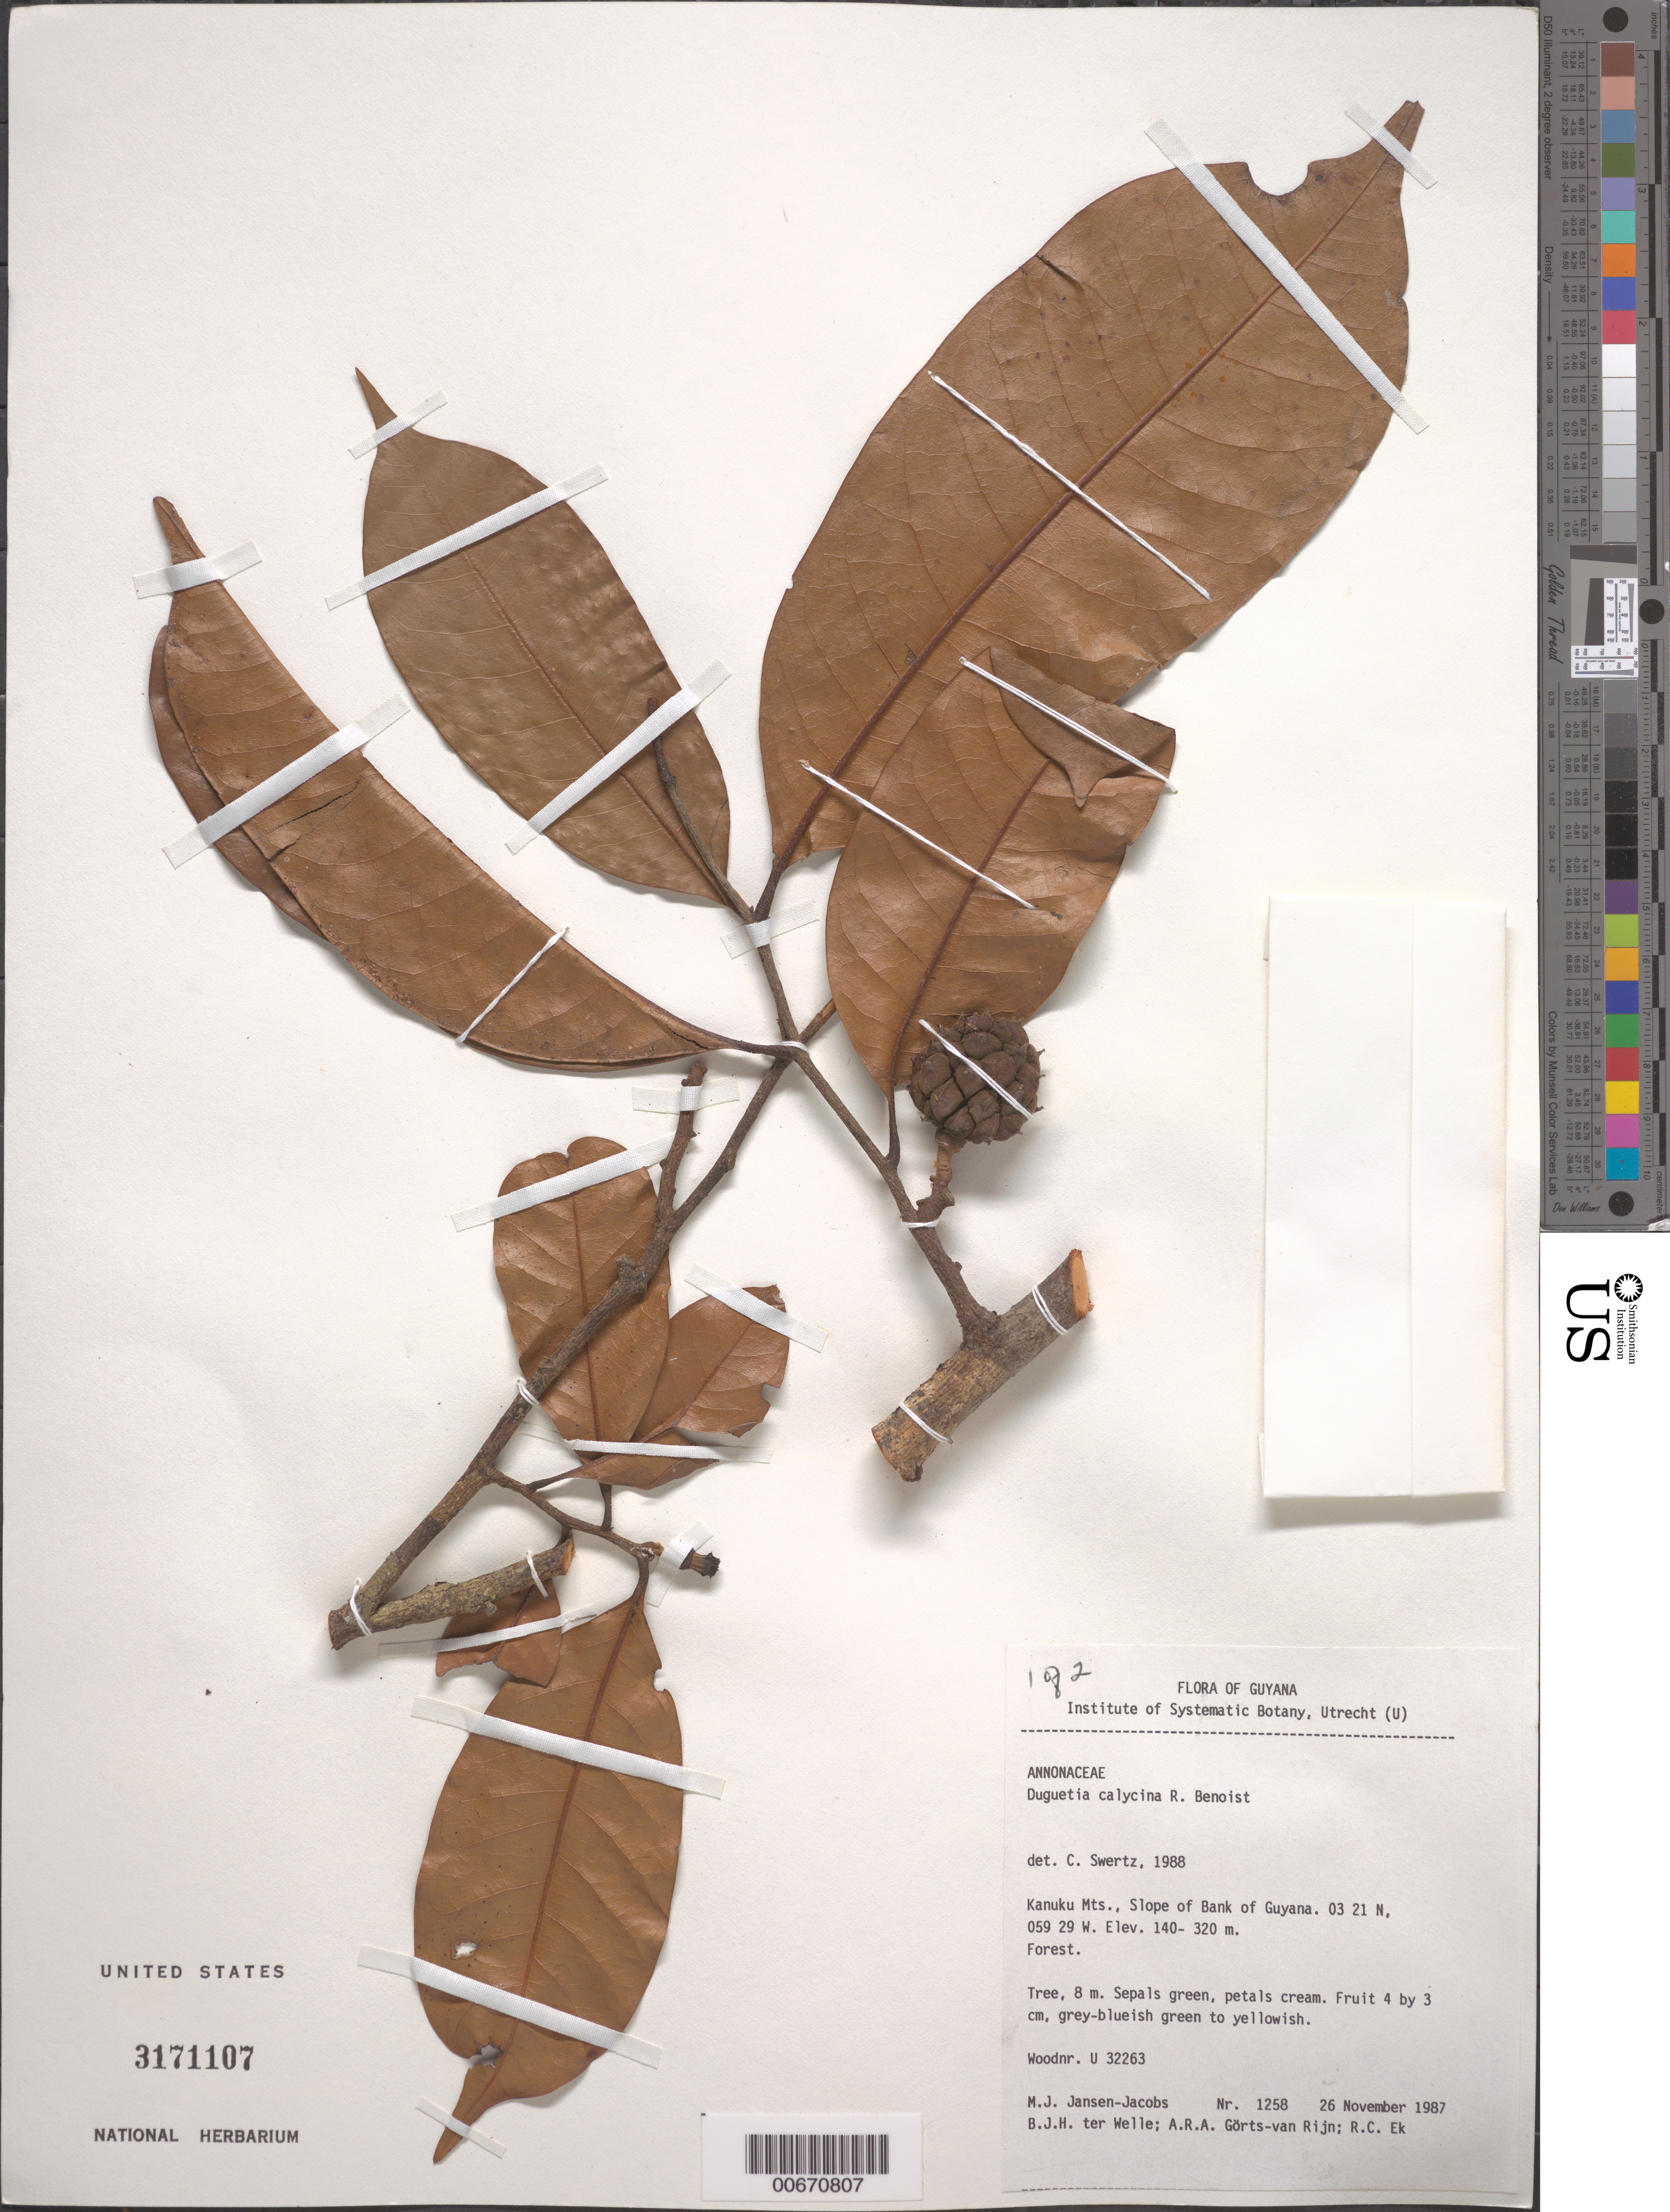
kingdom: Plantae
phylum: Tracheophyta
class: Magnoliopsida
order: Magnoliales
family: Annonaceae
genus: Duguetia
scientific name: Duguetia calycina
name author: Benoist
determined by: Swertz, C.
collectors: M. J. Jansen-Jacobs, B. Welle, A. .R. A. Görts-van Rijn & R. C. Ek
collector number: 1258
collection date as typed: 26-Nov-87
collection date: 1987-11-26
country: Guyana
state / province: U. Takutu-U. Essequibo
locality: Bank of Guyana, slope of, Kanuku Mts.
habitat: Forest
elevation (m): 140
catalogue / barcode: US 3171107